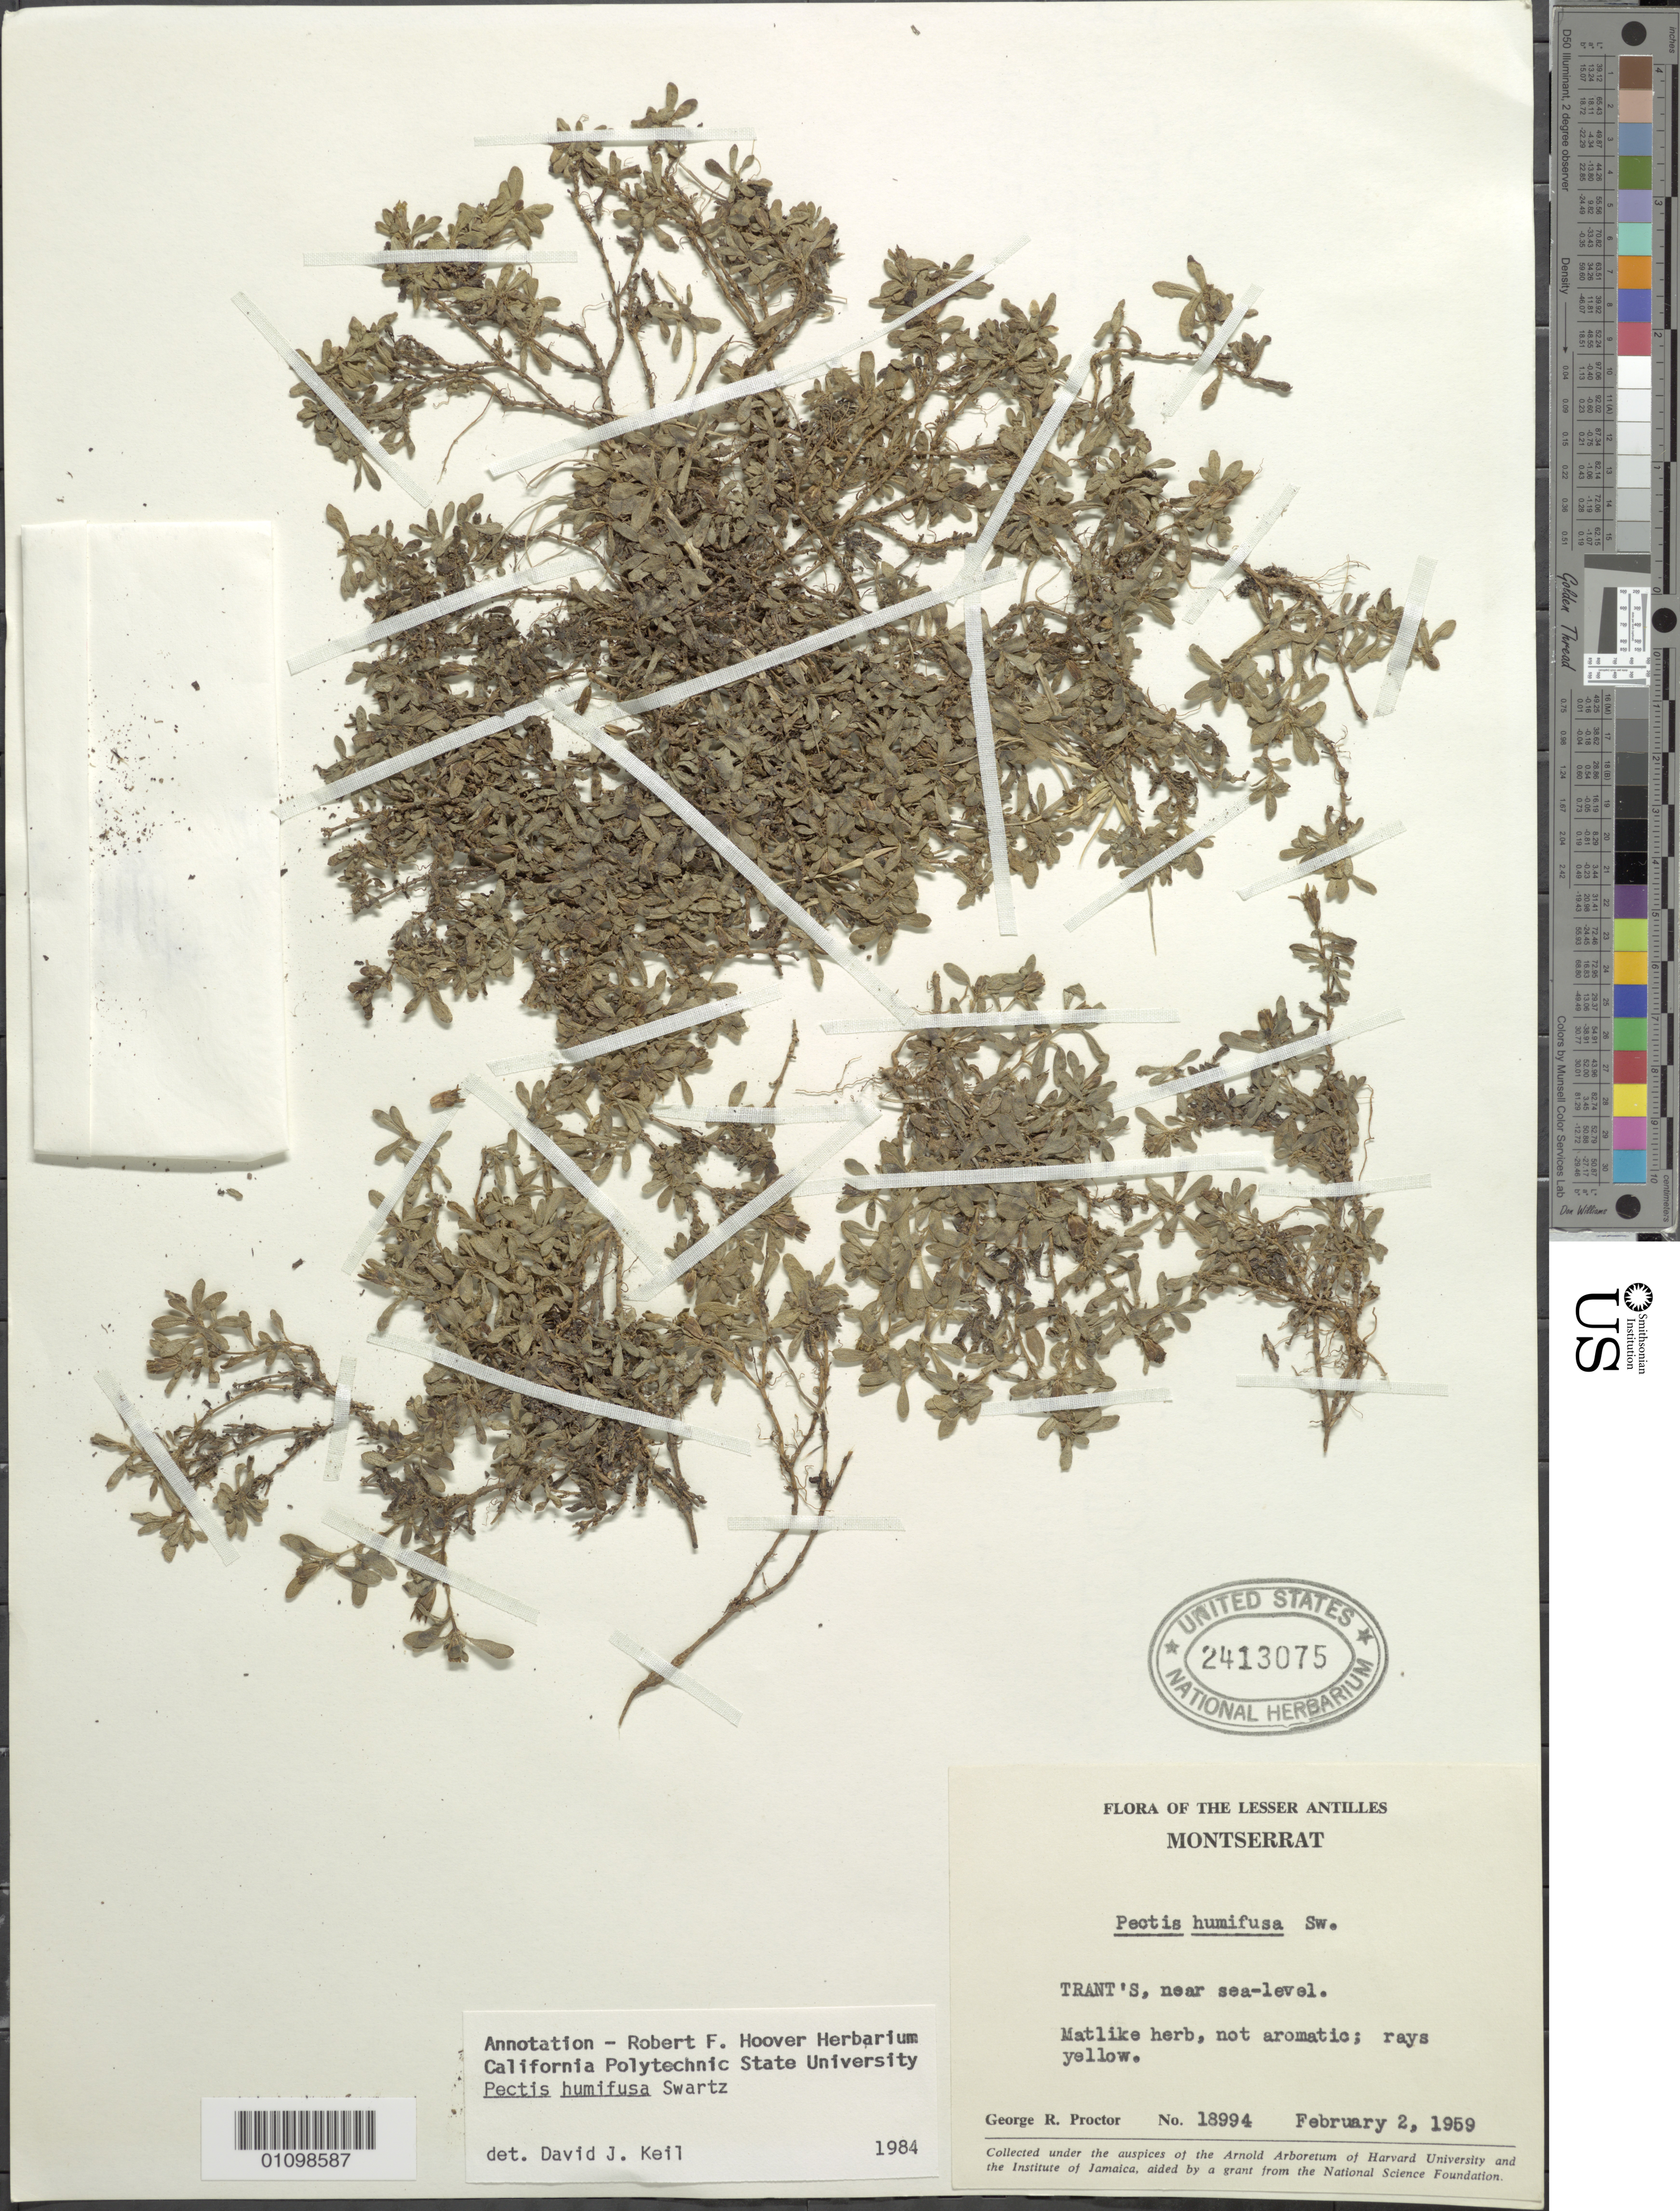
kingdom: Plantae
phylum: Tracheophyta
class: Magnoliopsida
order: Asterales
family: Asteraceae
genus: Pectis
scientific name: Pectis humifusa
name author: Sw.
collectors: G. R. Proctor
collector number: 18994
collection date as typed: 02 Feb 1959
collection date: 1959-02-02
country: Montserrat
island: Montserrat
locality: Trant's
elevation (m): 0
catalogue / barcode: US 2413075